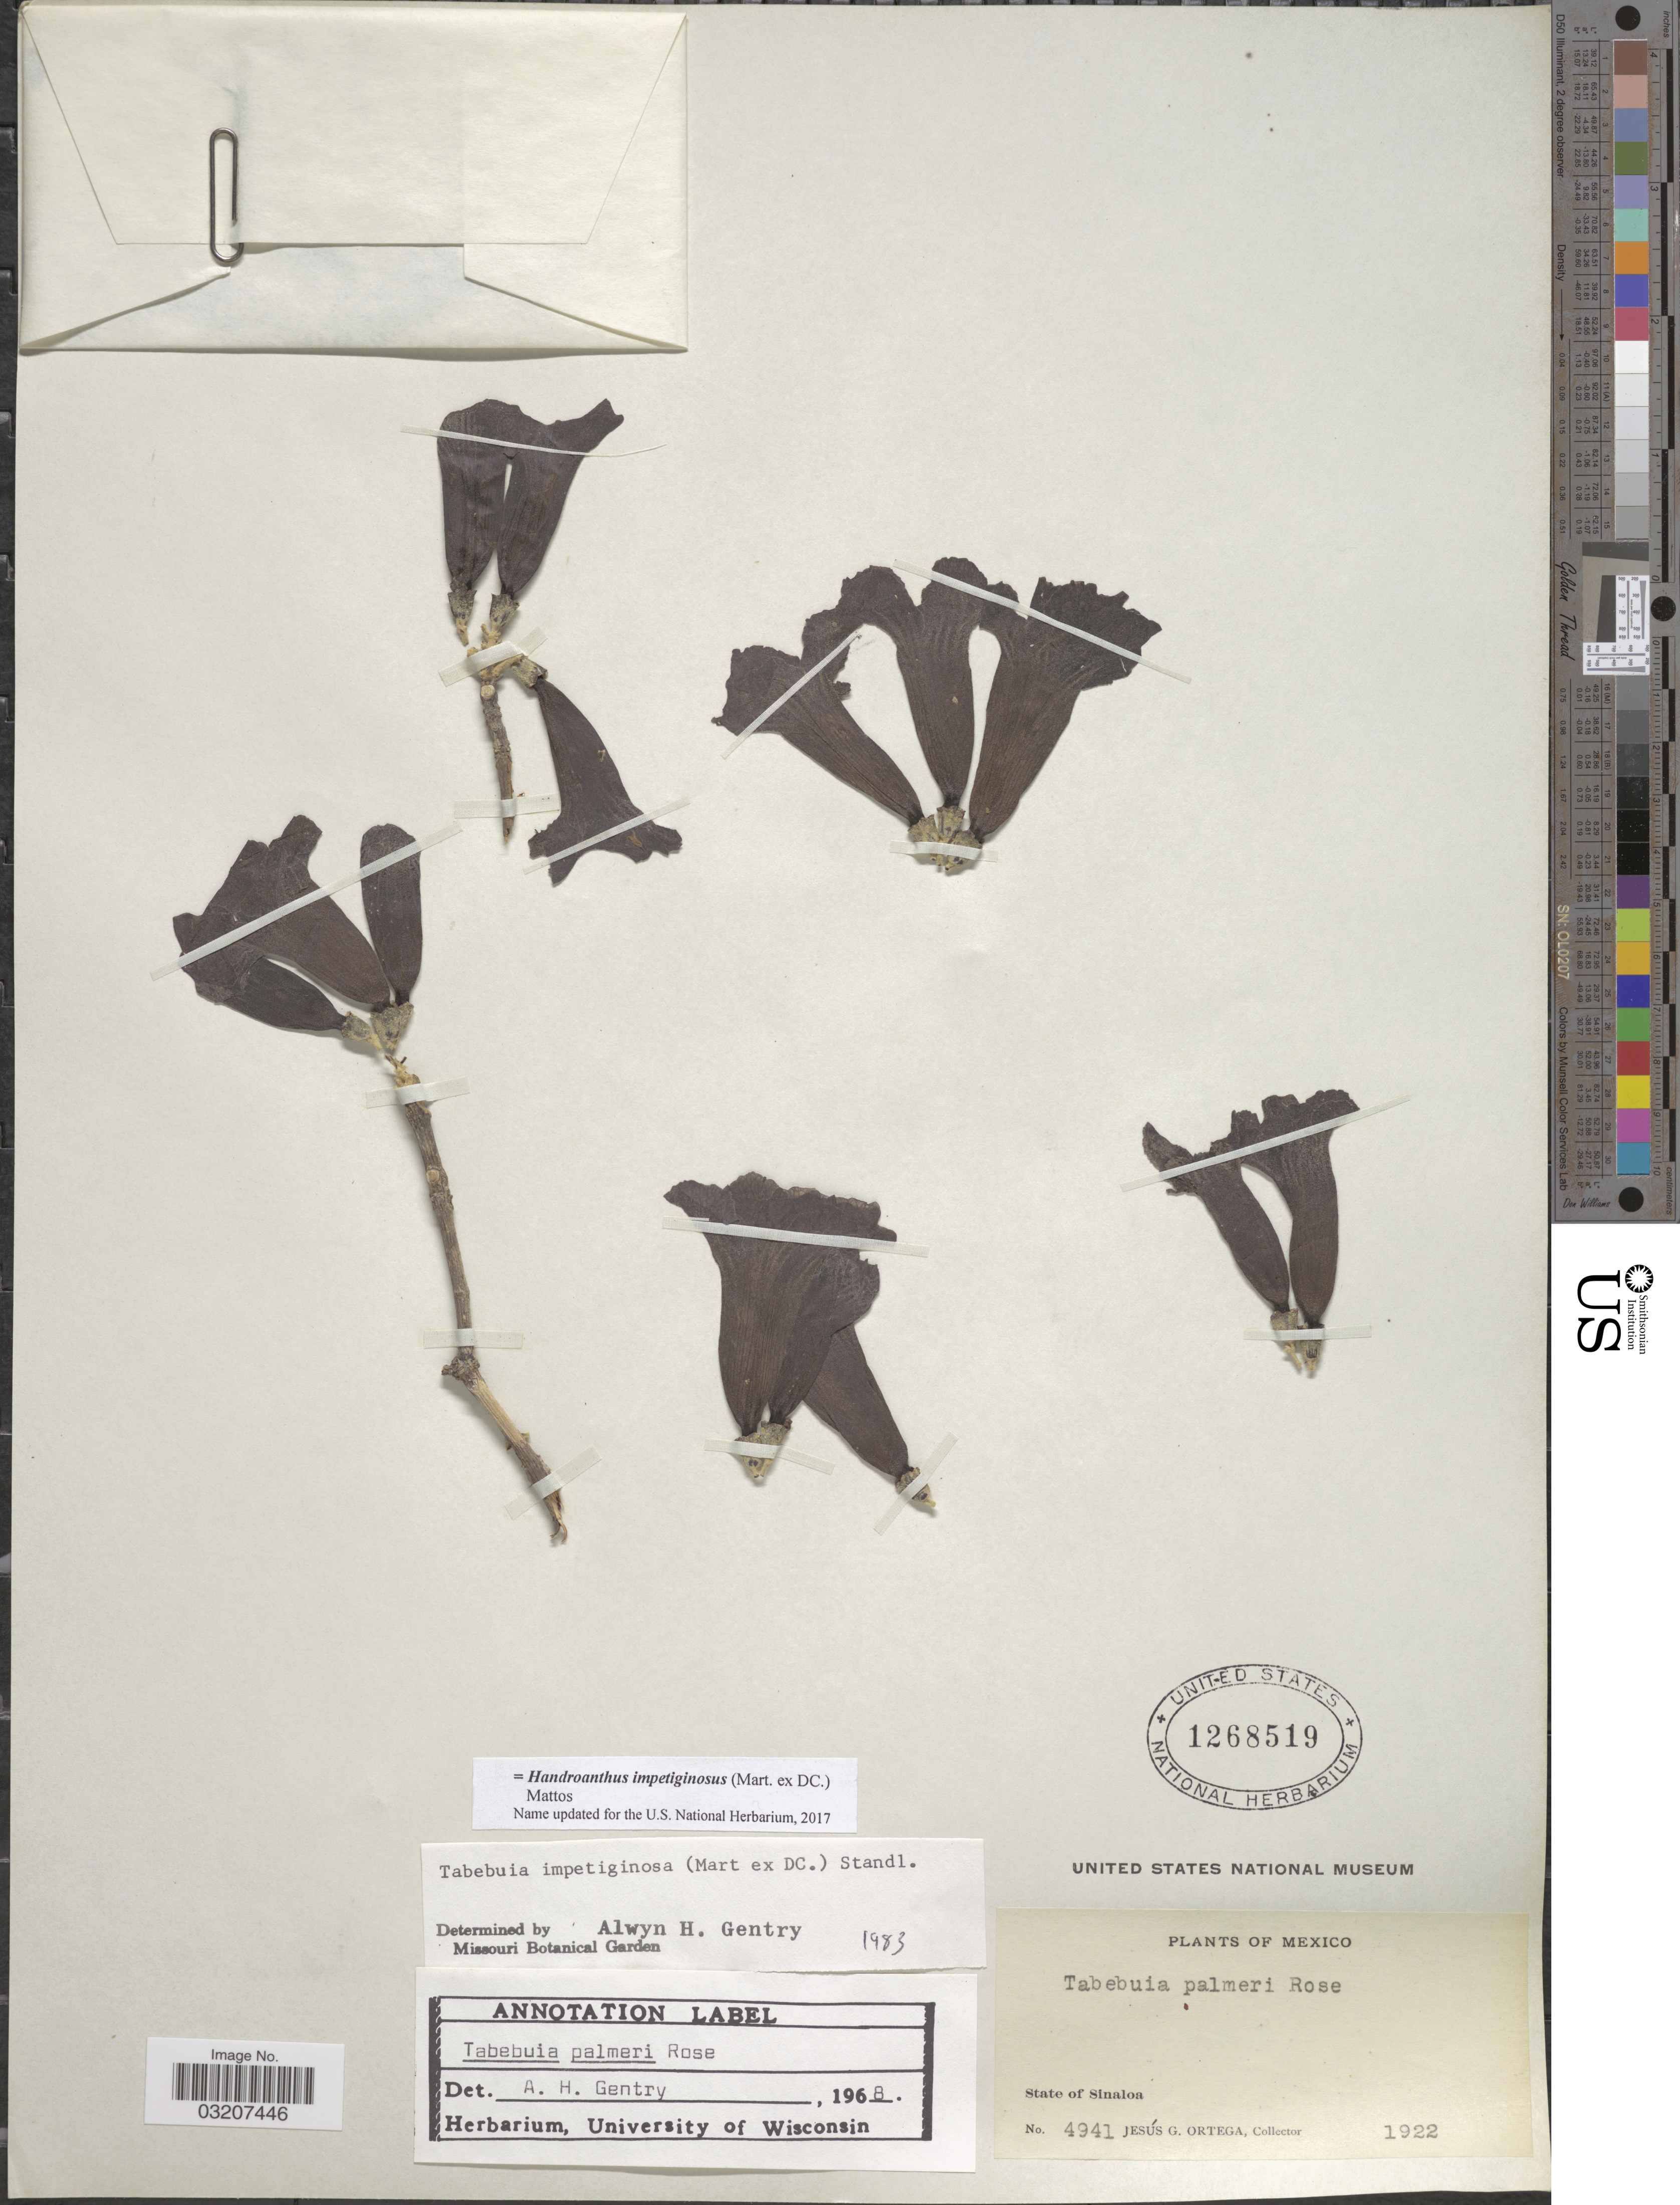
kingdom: Plantae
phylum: Tracheophyta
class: Magnoliopsida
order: Lamiales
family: Bignoniaceae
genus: Handroanthus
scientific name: Handroanthus impetiginosus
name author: (Mart. ex DC.) Mattos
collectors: J. Ortega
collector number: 4941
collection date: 1922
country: Mexico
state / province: Sinaloa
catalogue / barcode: US 1268519